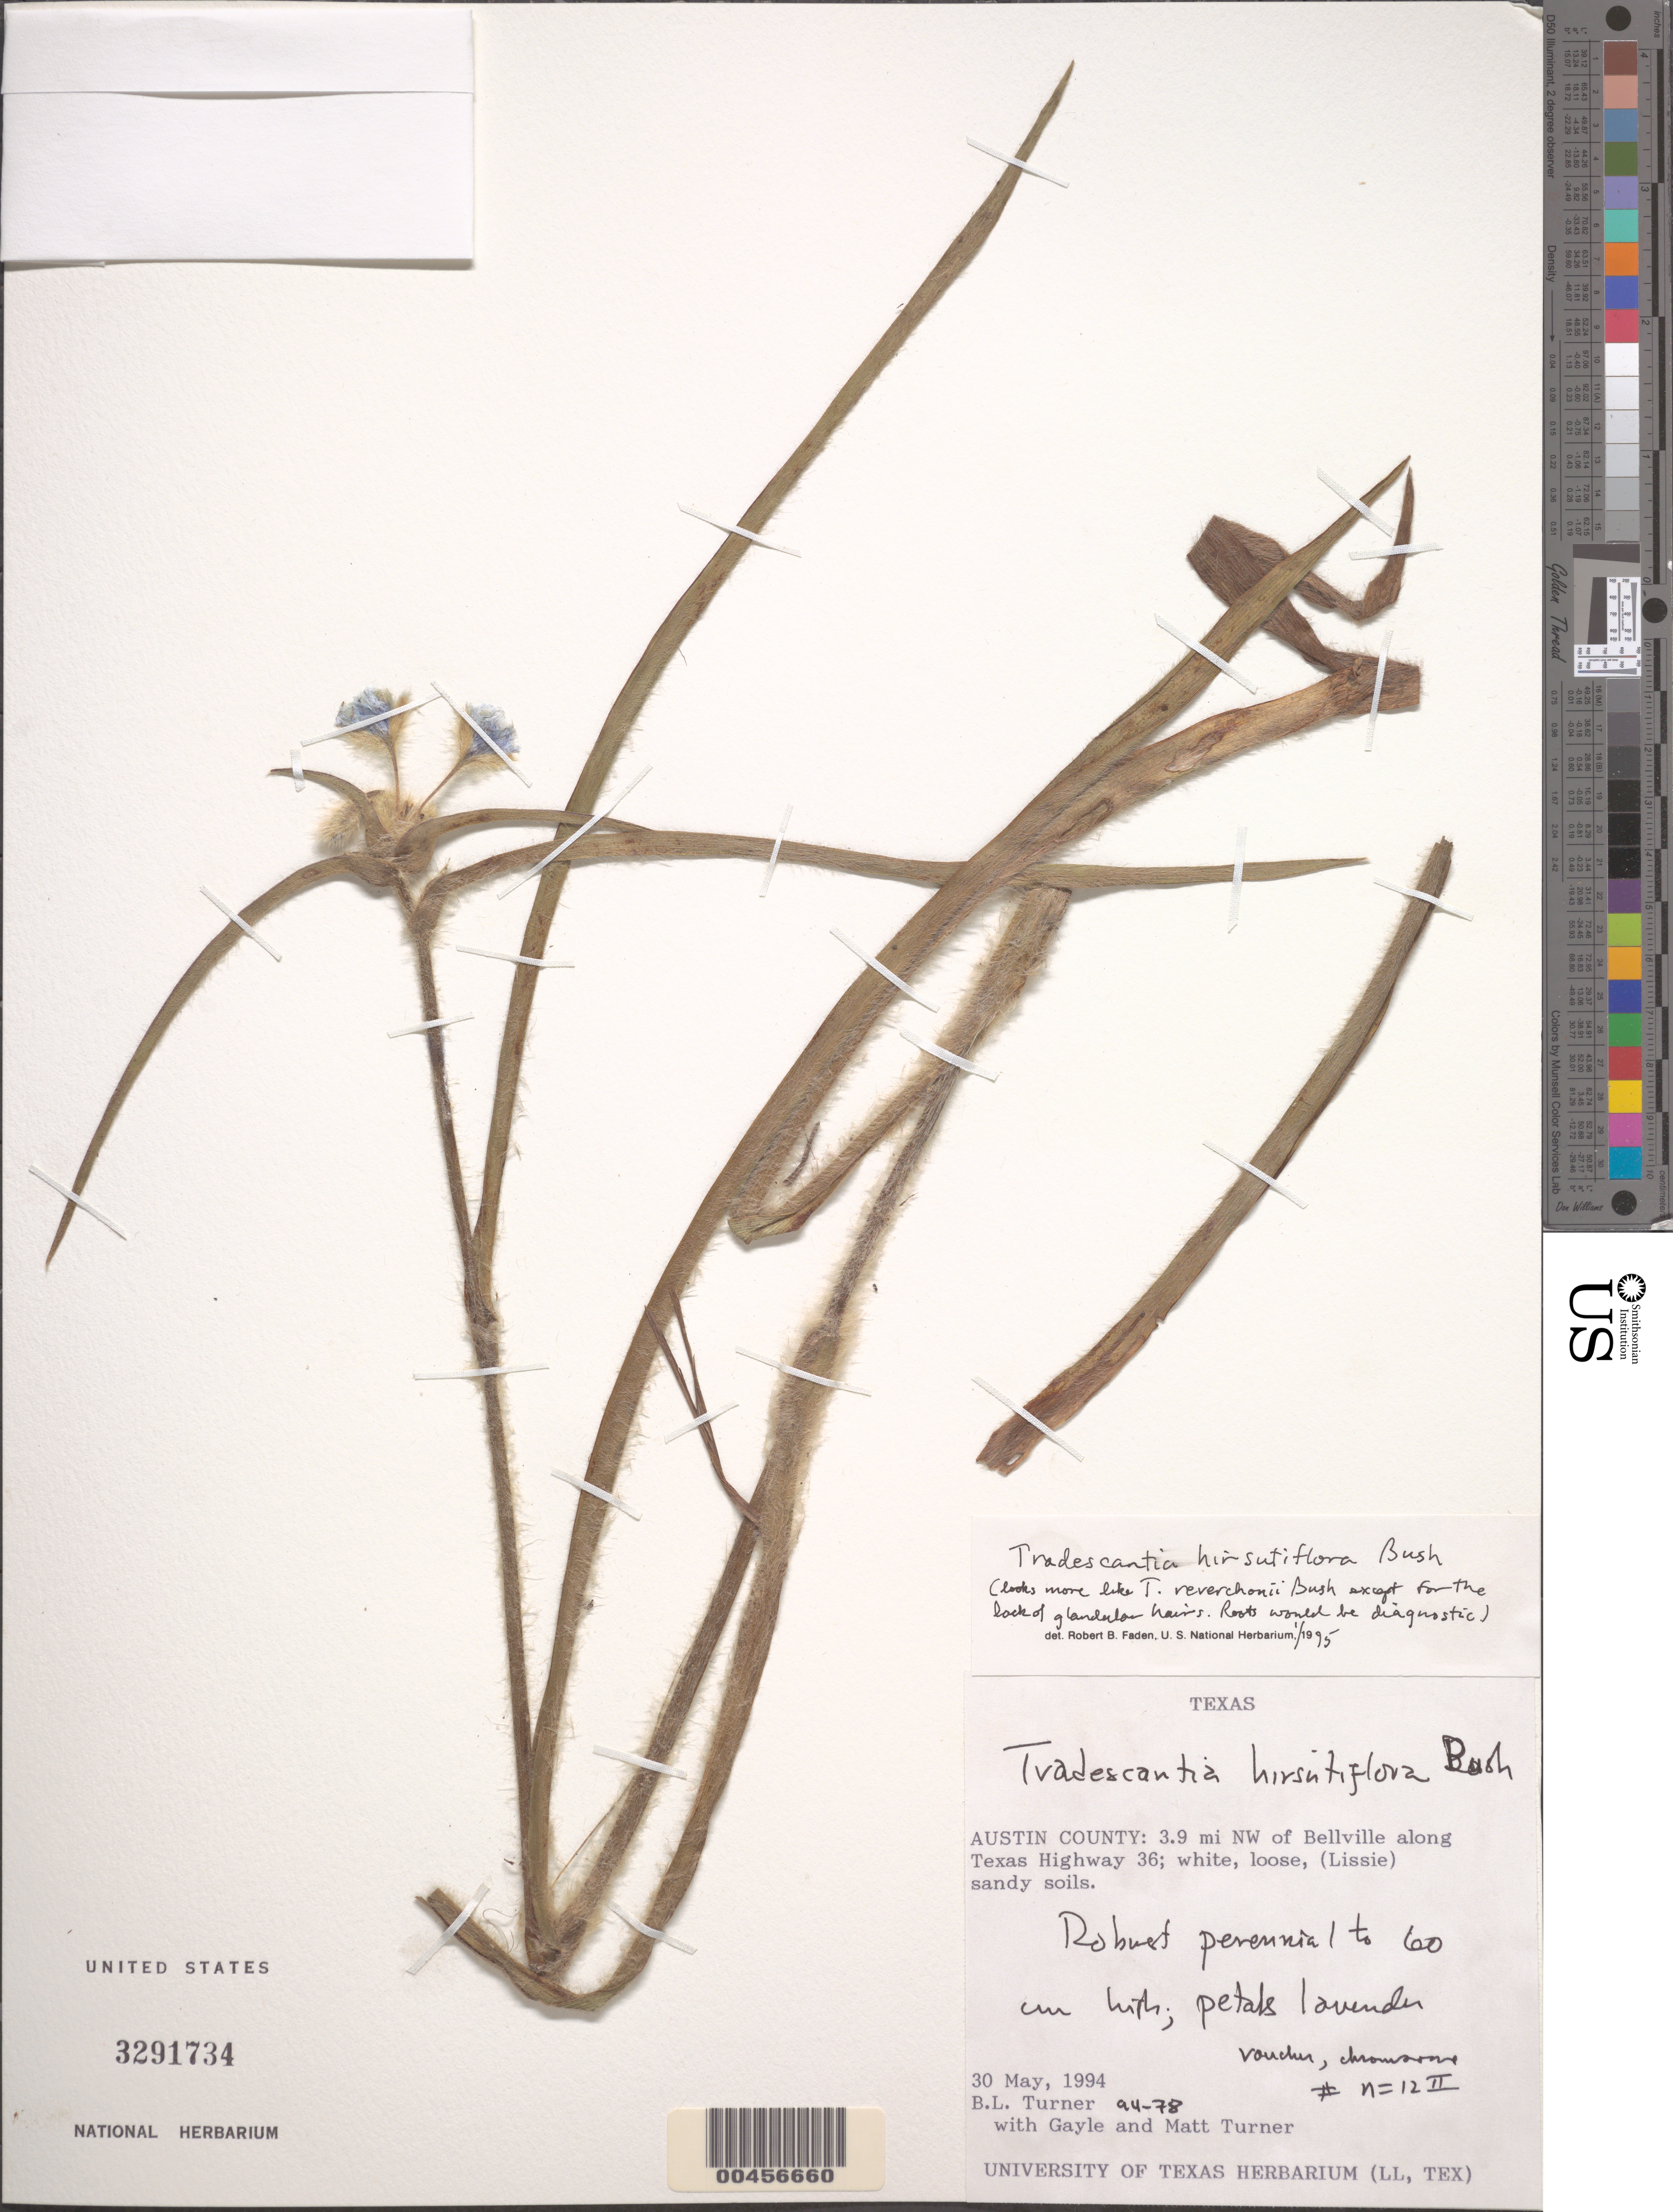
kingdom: Plantae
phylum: Tracheophyta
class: Liliopsida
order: Commelinales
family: Commelinaceae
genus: Tradescantia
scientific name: Tradescantia hirsutiflora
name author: Bush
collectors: B. L. Turner, G. Turner & M. Turner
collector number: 94-78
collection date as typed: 30 May 1994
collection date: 1994-05-30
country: United States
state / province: Texas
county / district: Austin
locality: Nw of bellville along texas highway 36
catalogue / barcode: US 3291734